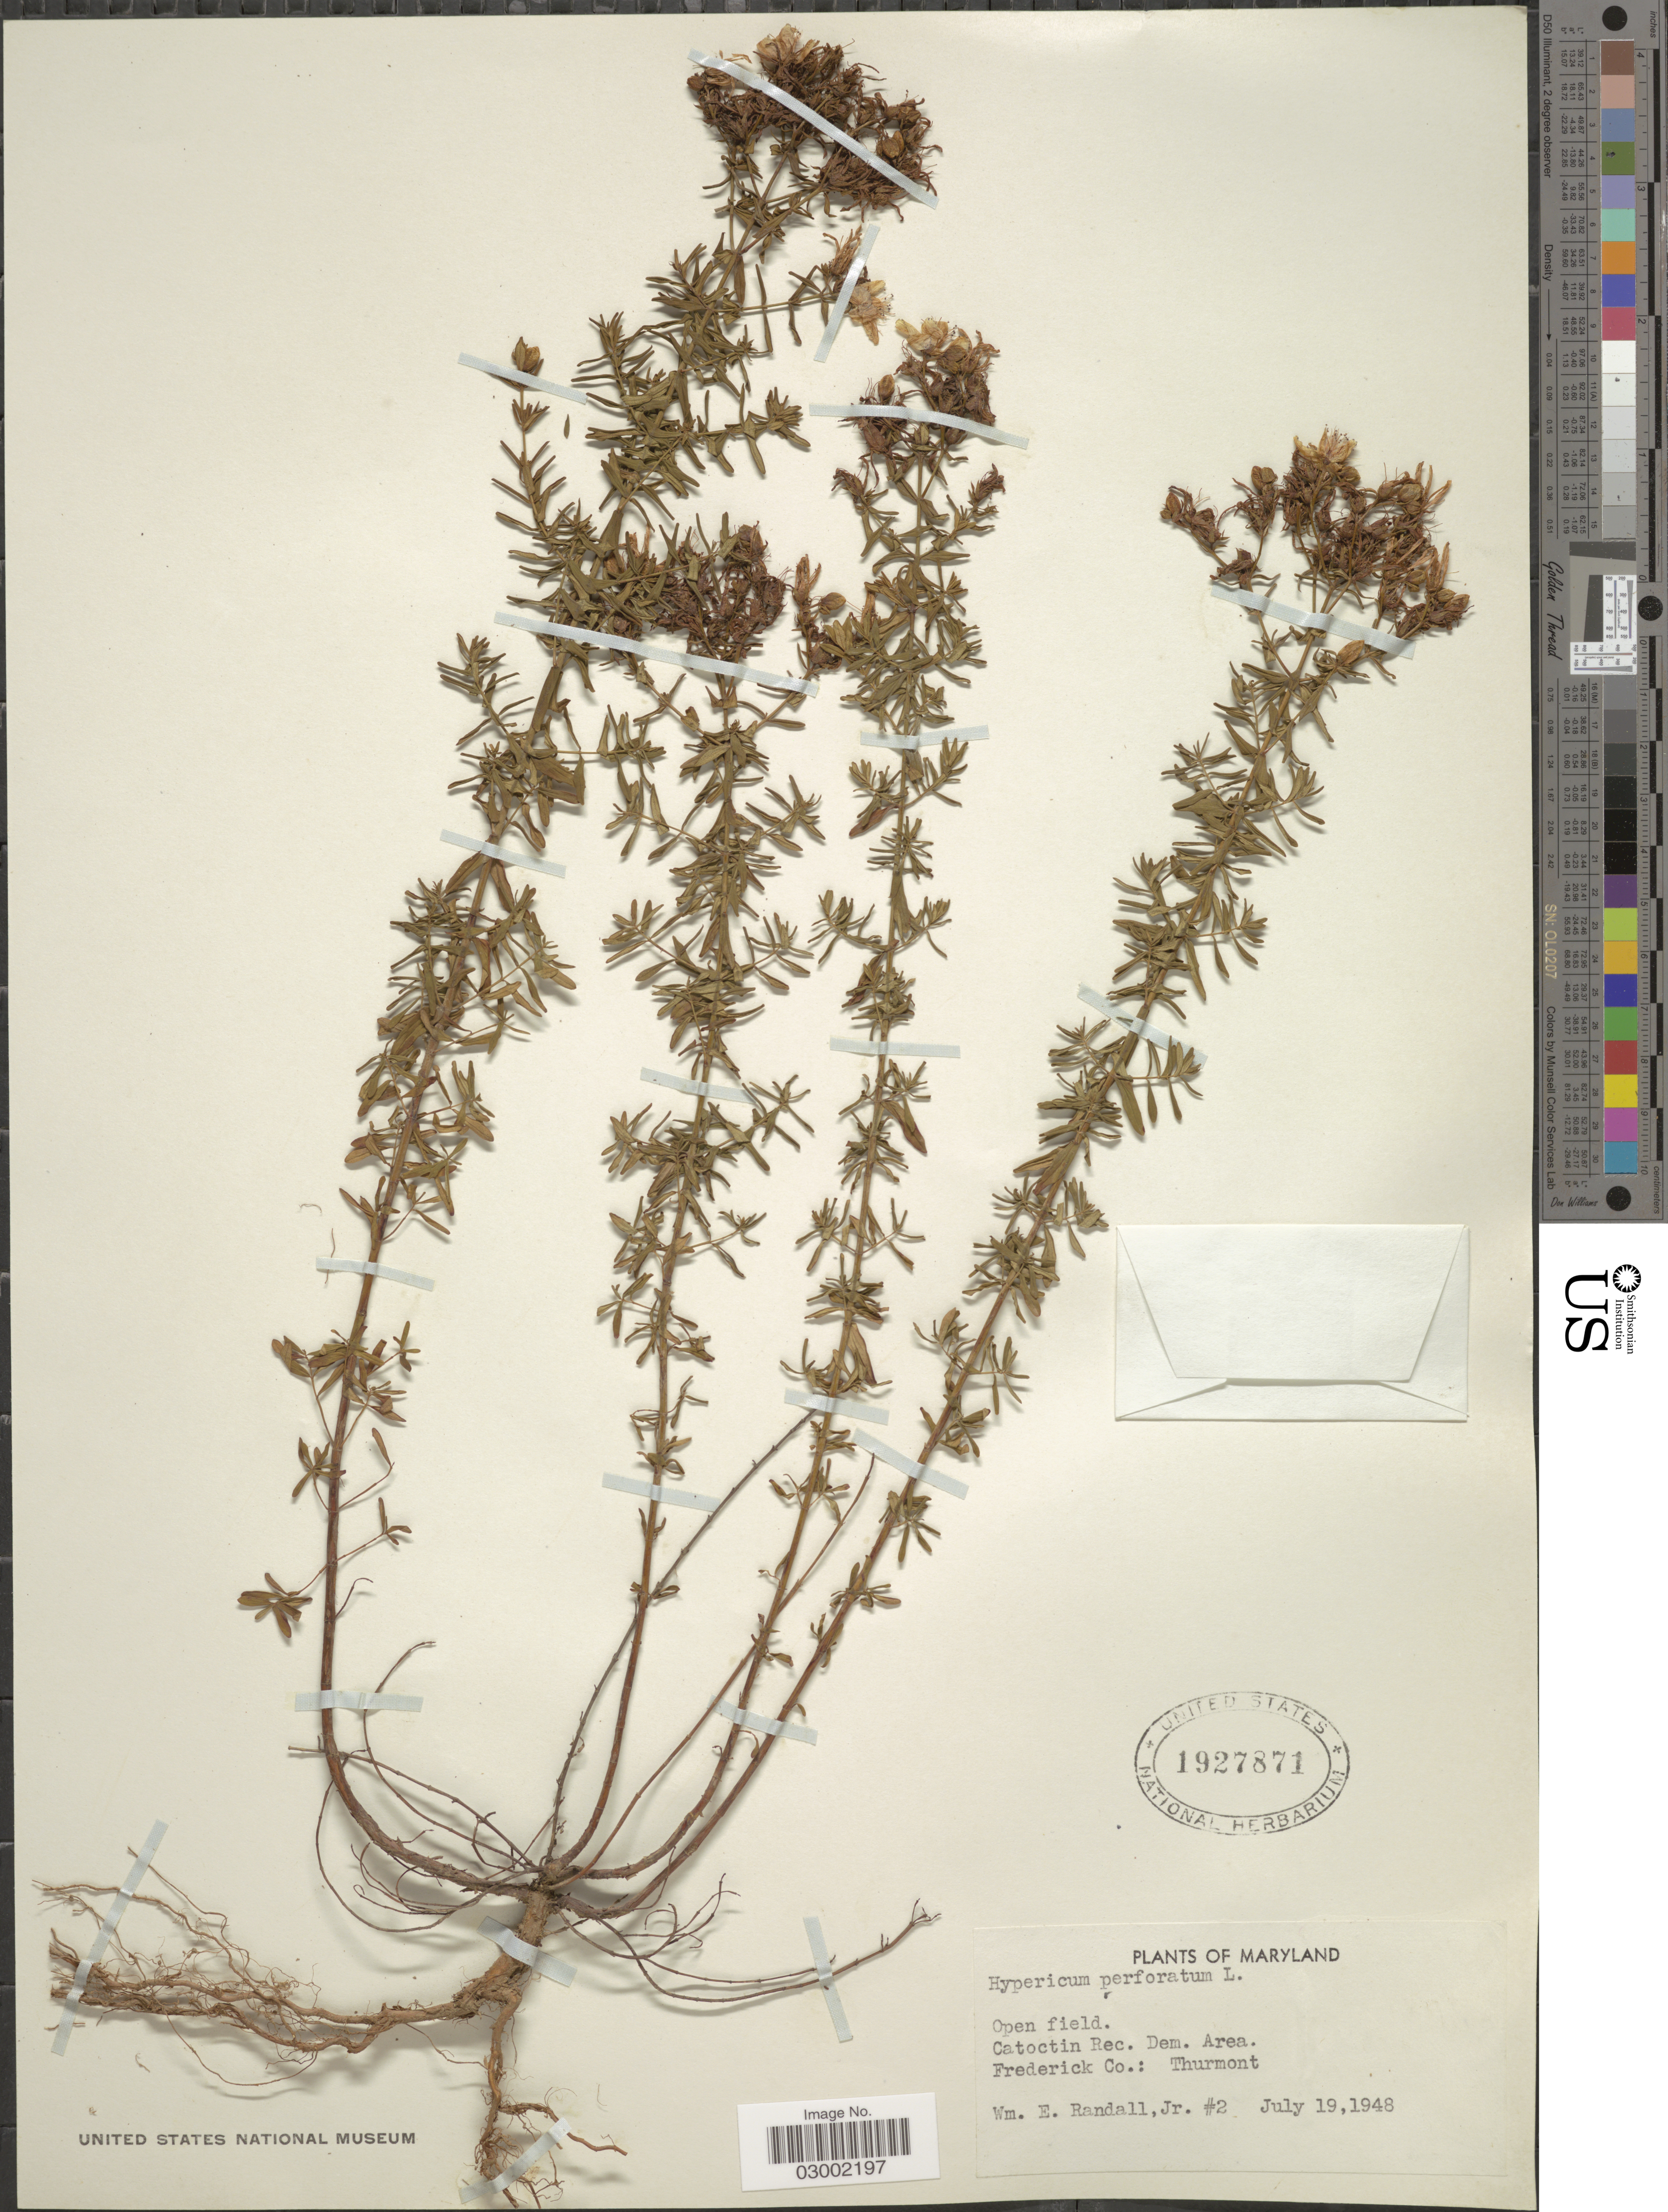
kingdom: Plantae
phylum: Tracheophyta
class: Magnoliopsida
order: Malpighiales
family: Hypericaceae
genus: Hypericum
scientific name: Hypericum perforatum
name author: L.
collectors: W. Randall Jr.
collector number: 2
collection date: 1948-07-19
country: United States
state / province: Maryland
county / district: Frederick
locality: Catoctin Rec. Dem. Area. Frederick Co.: Thurmont.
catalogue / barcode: US 1927871